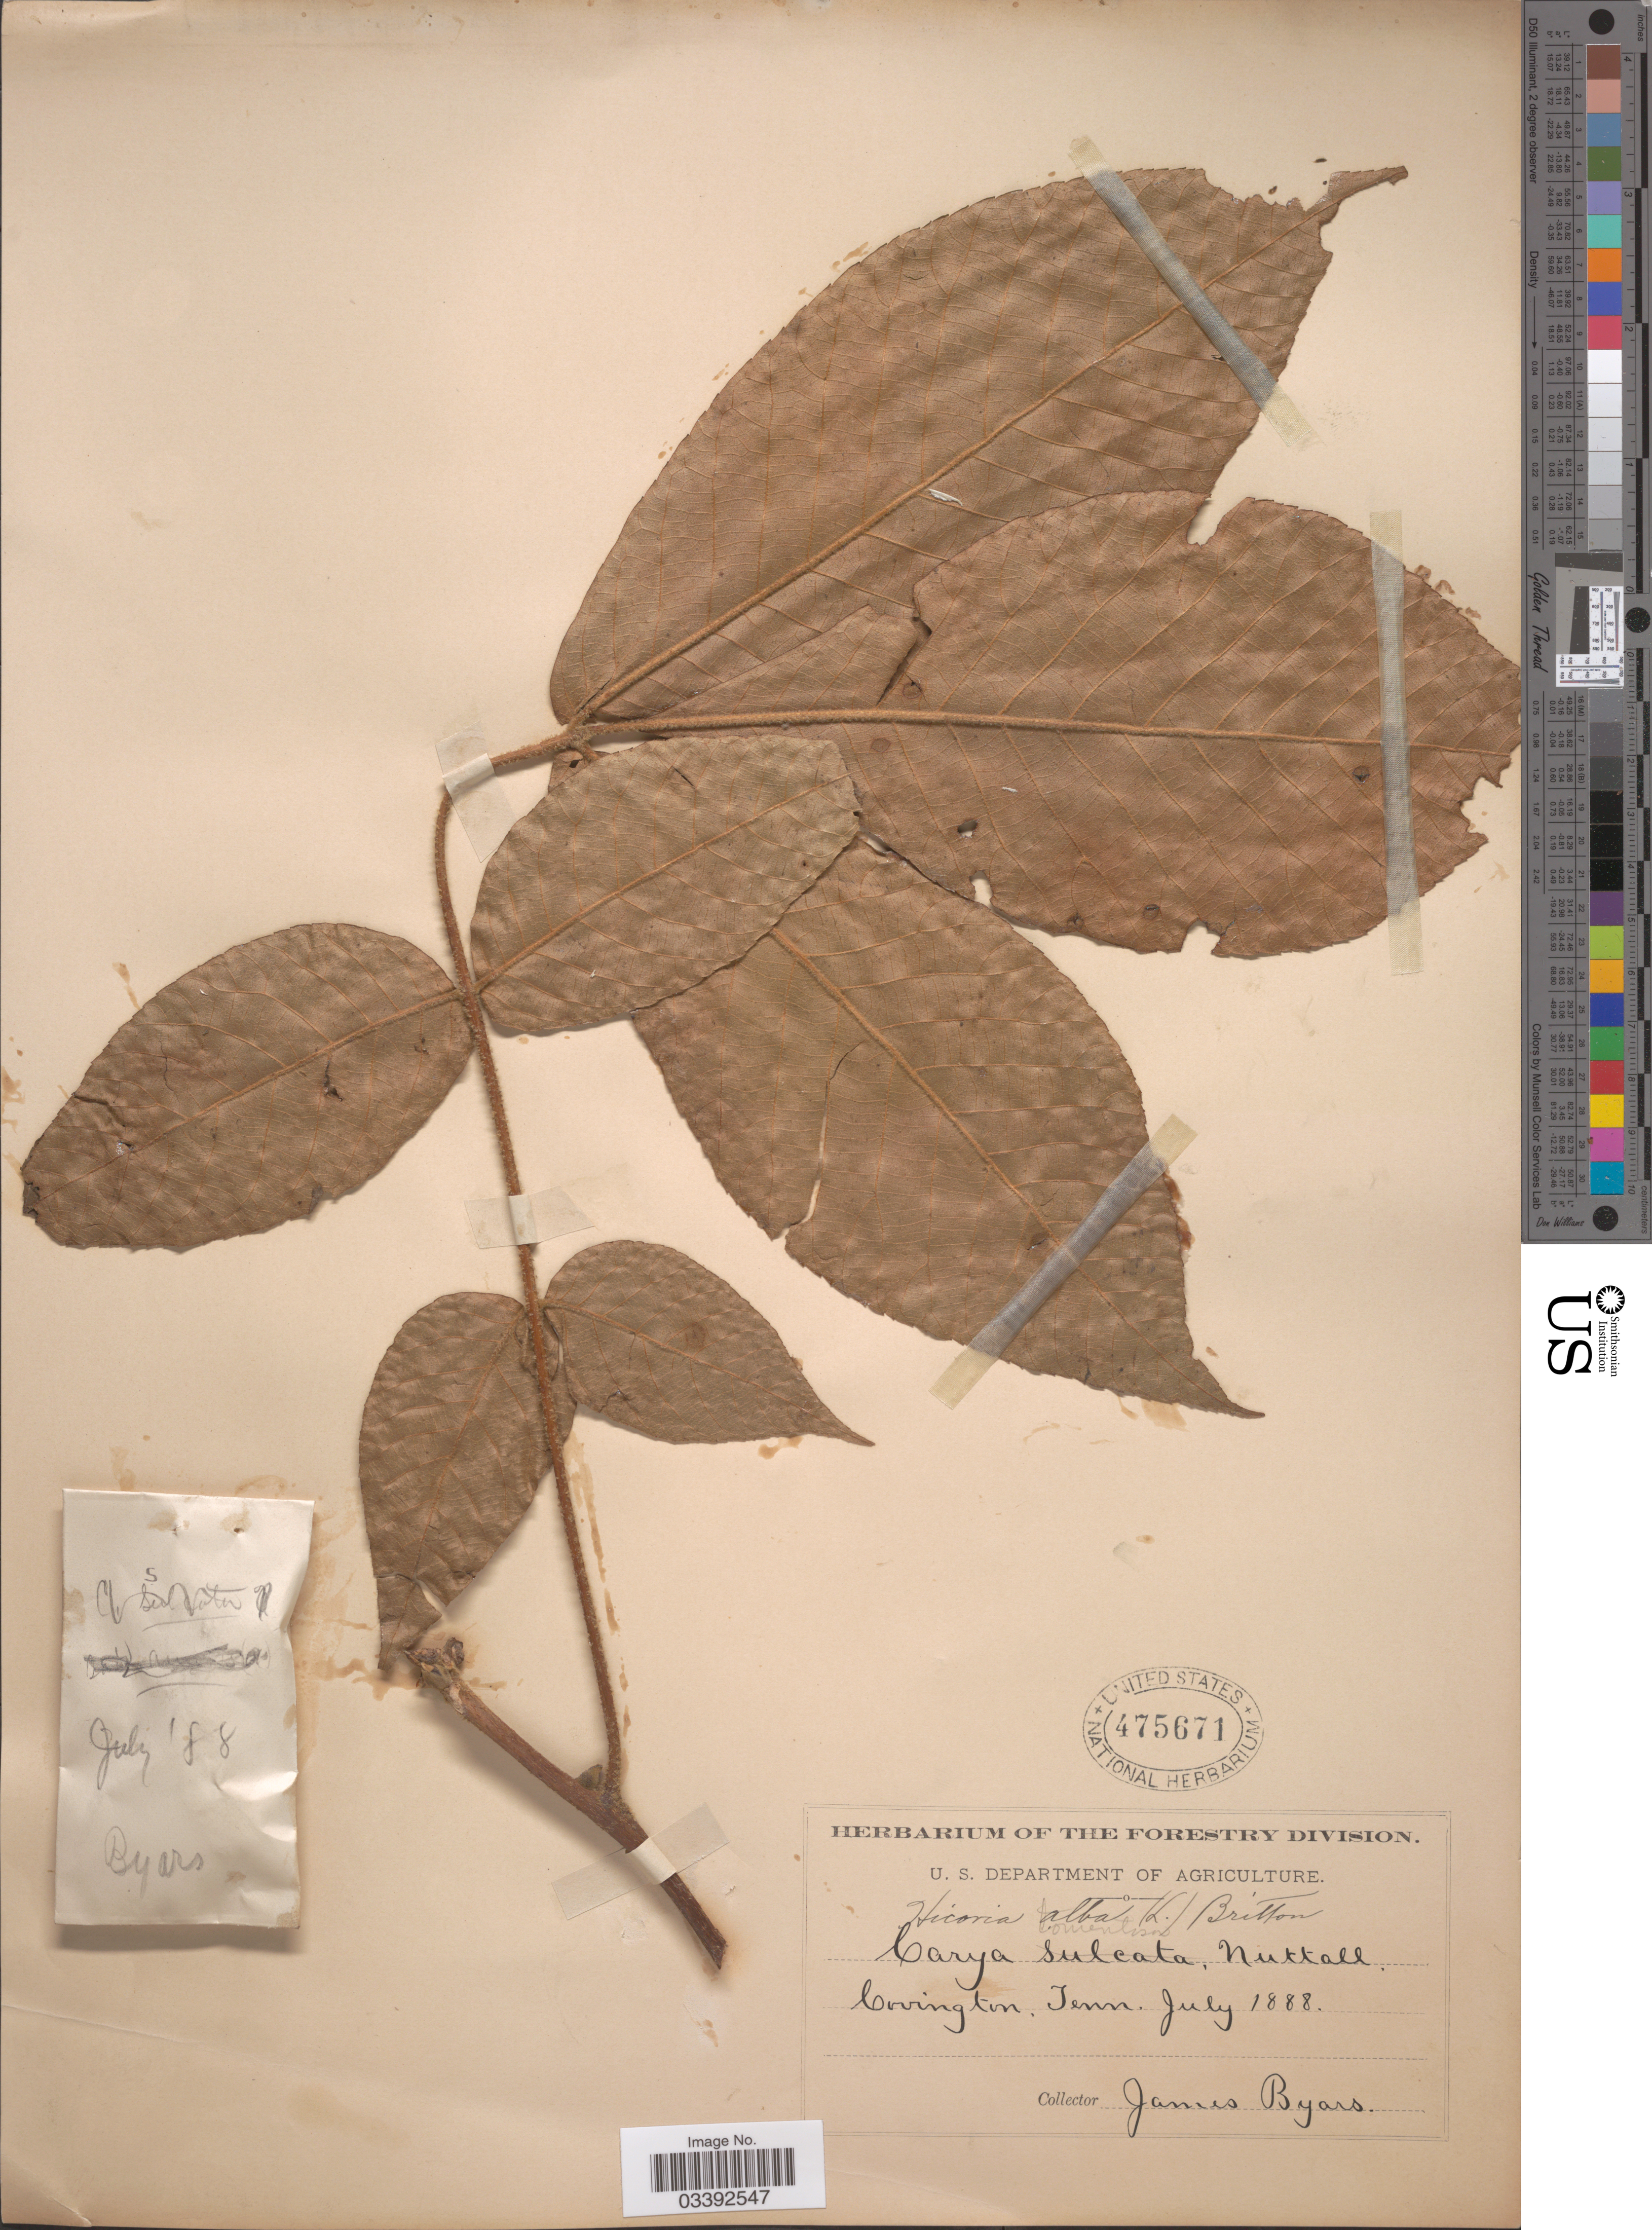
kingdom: Plantae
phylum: Tracheophyta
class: Magnoliopsida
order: Fagales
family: Juglandaceae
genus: Carya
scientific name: Carya tomentosa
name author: (Lam.) Nutt.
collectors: J. Byars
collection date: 1888-07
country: United States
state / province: Tennessee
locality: Covington.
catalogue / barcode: US 475671